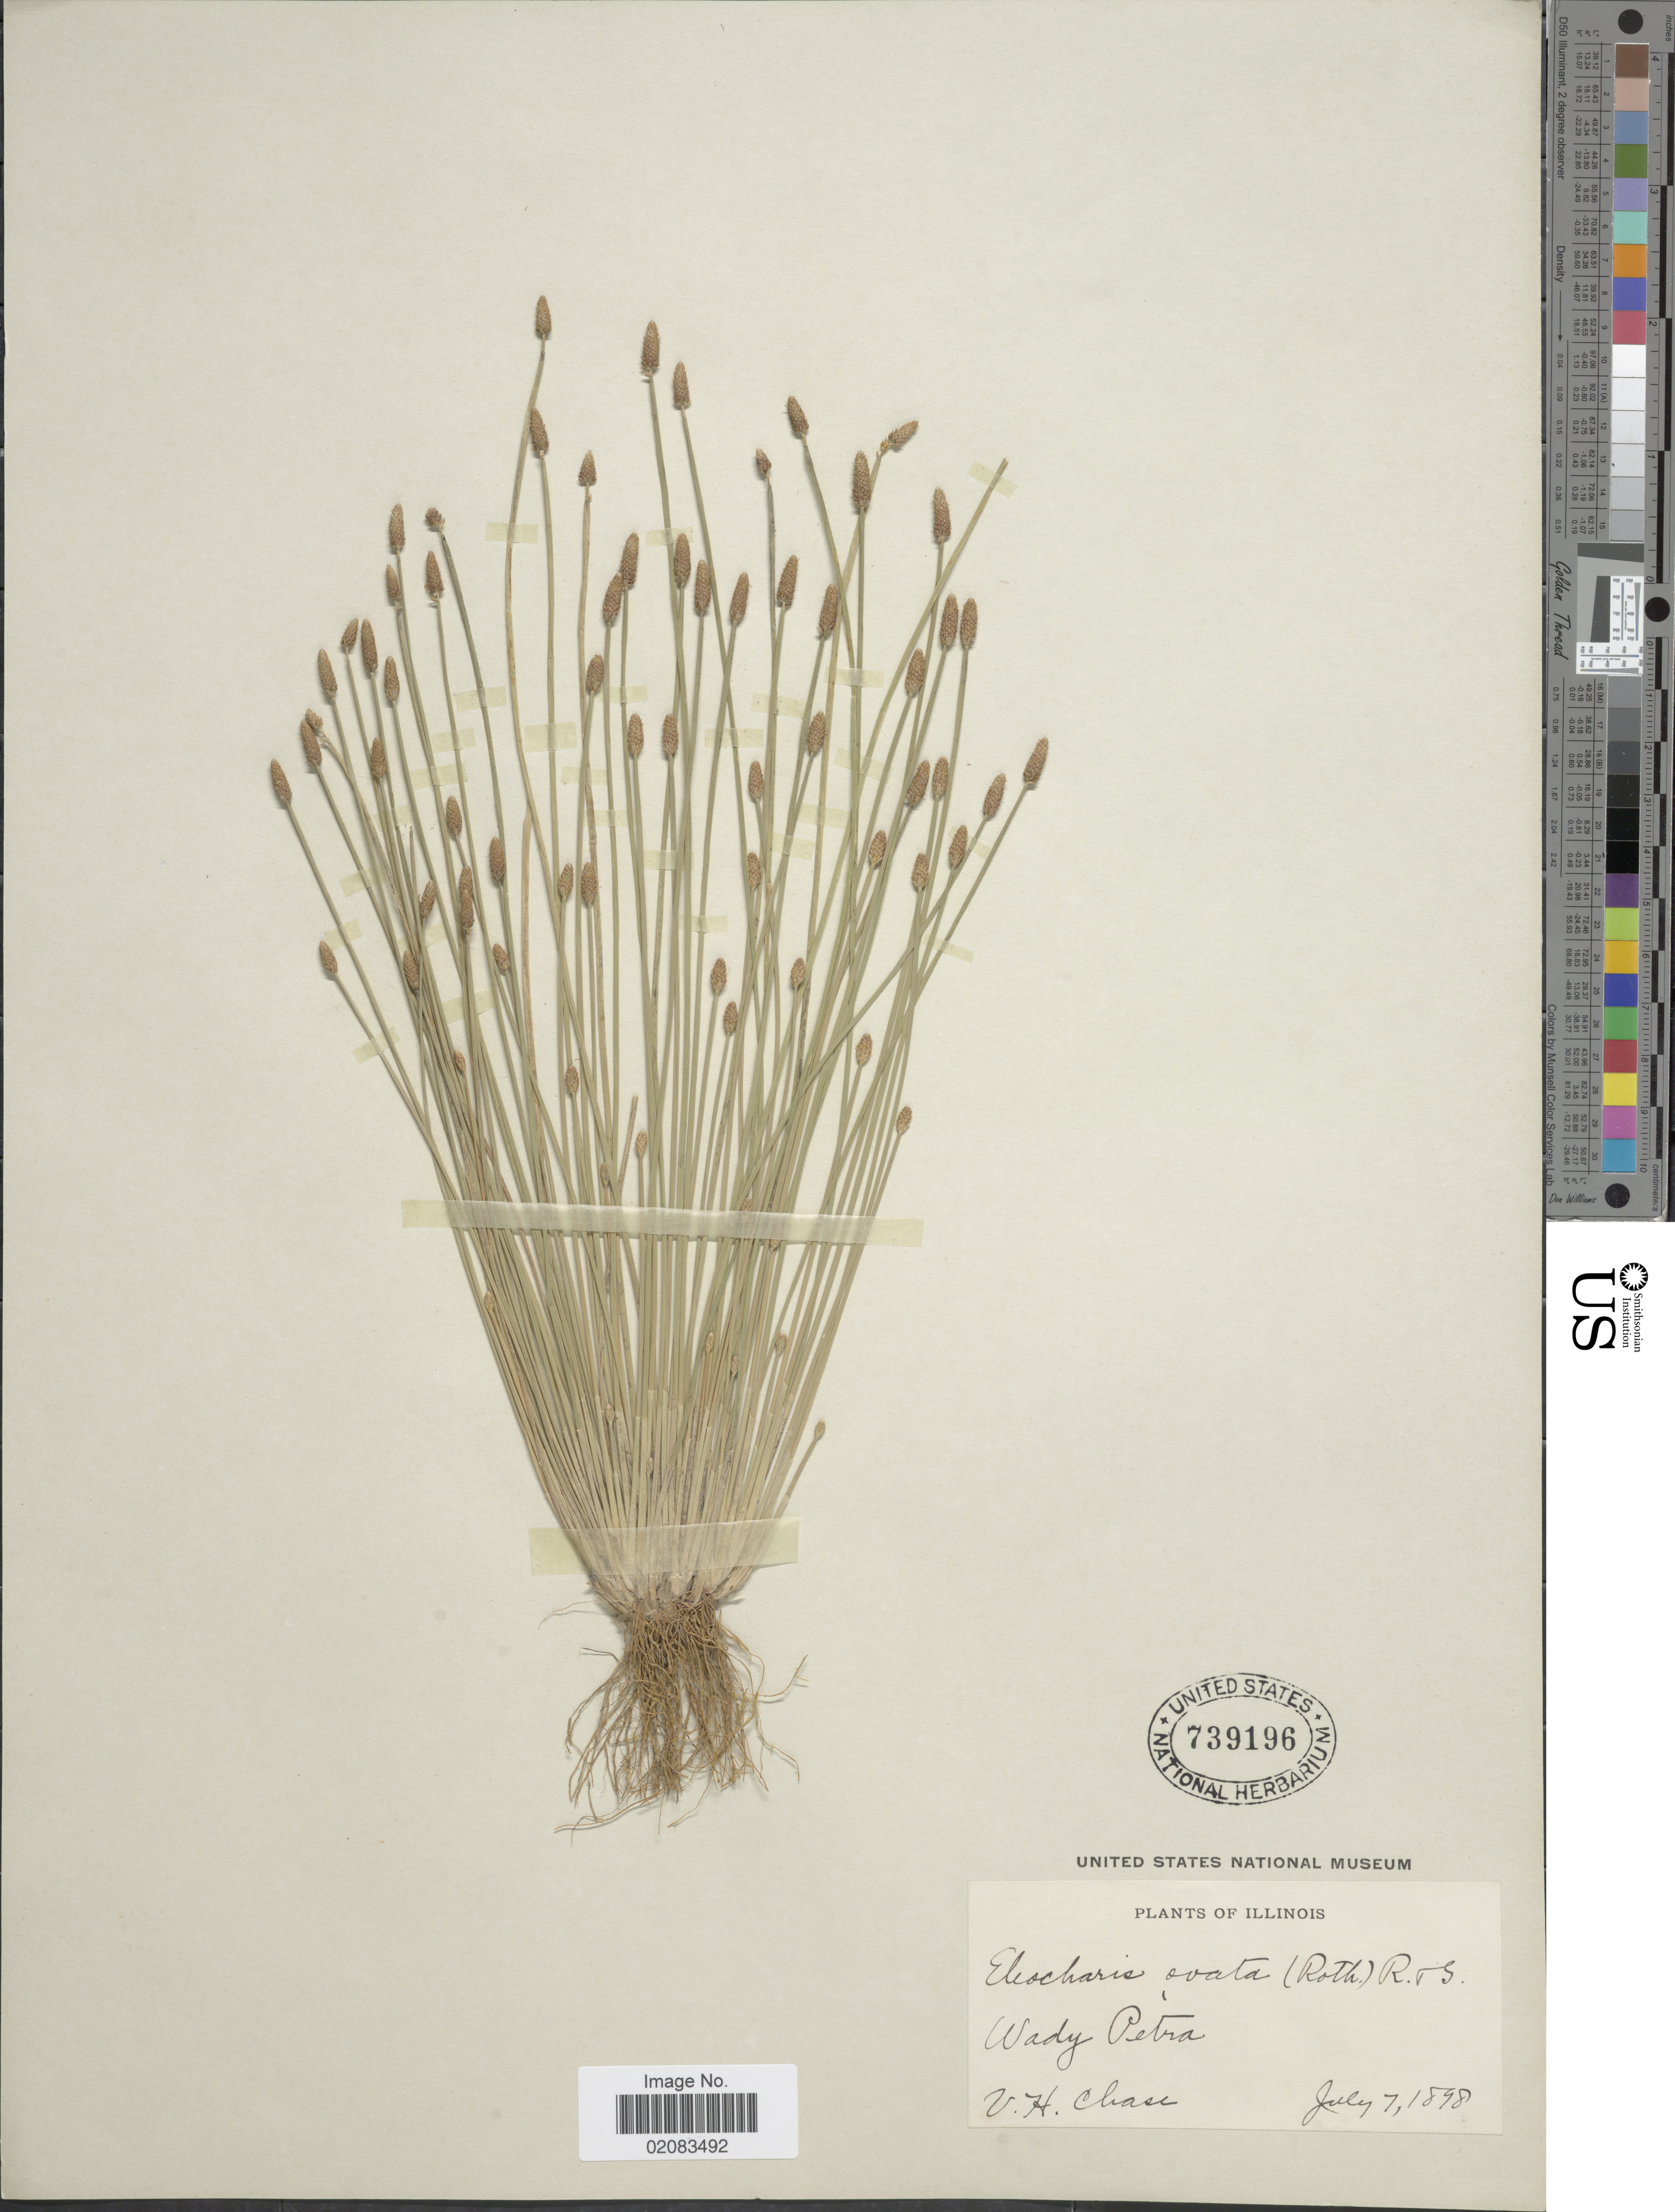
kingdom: Plantae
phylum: Tracheophyta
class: Liliopsida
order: Poales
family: Cyperaceae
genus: Eleocharis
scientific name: Eleocharis obtusa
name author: (Willd.) Schult.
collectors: V. H. Chase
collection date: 1898-07-07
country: United States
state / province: Illinois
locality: Wady Petra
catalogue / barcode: US 739196